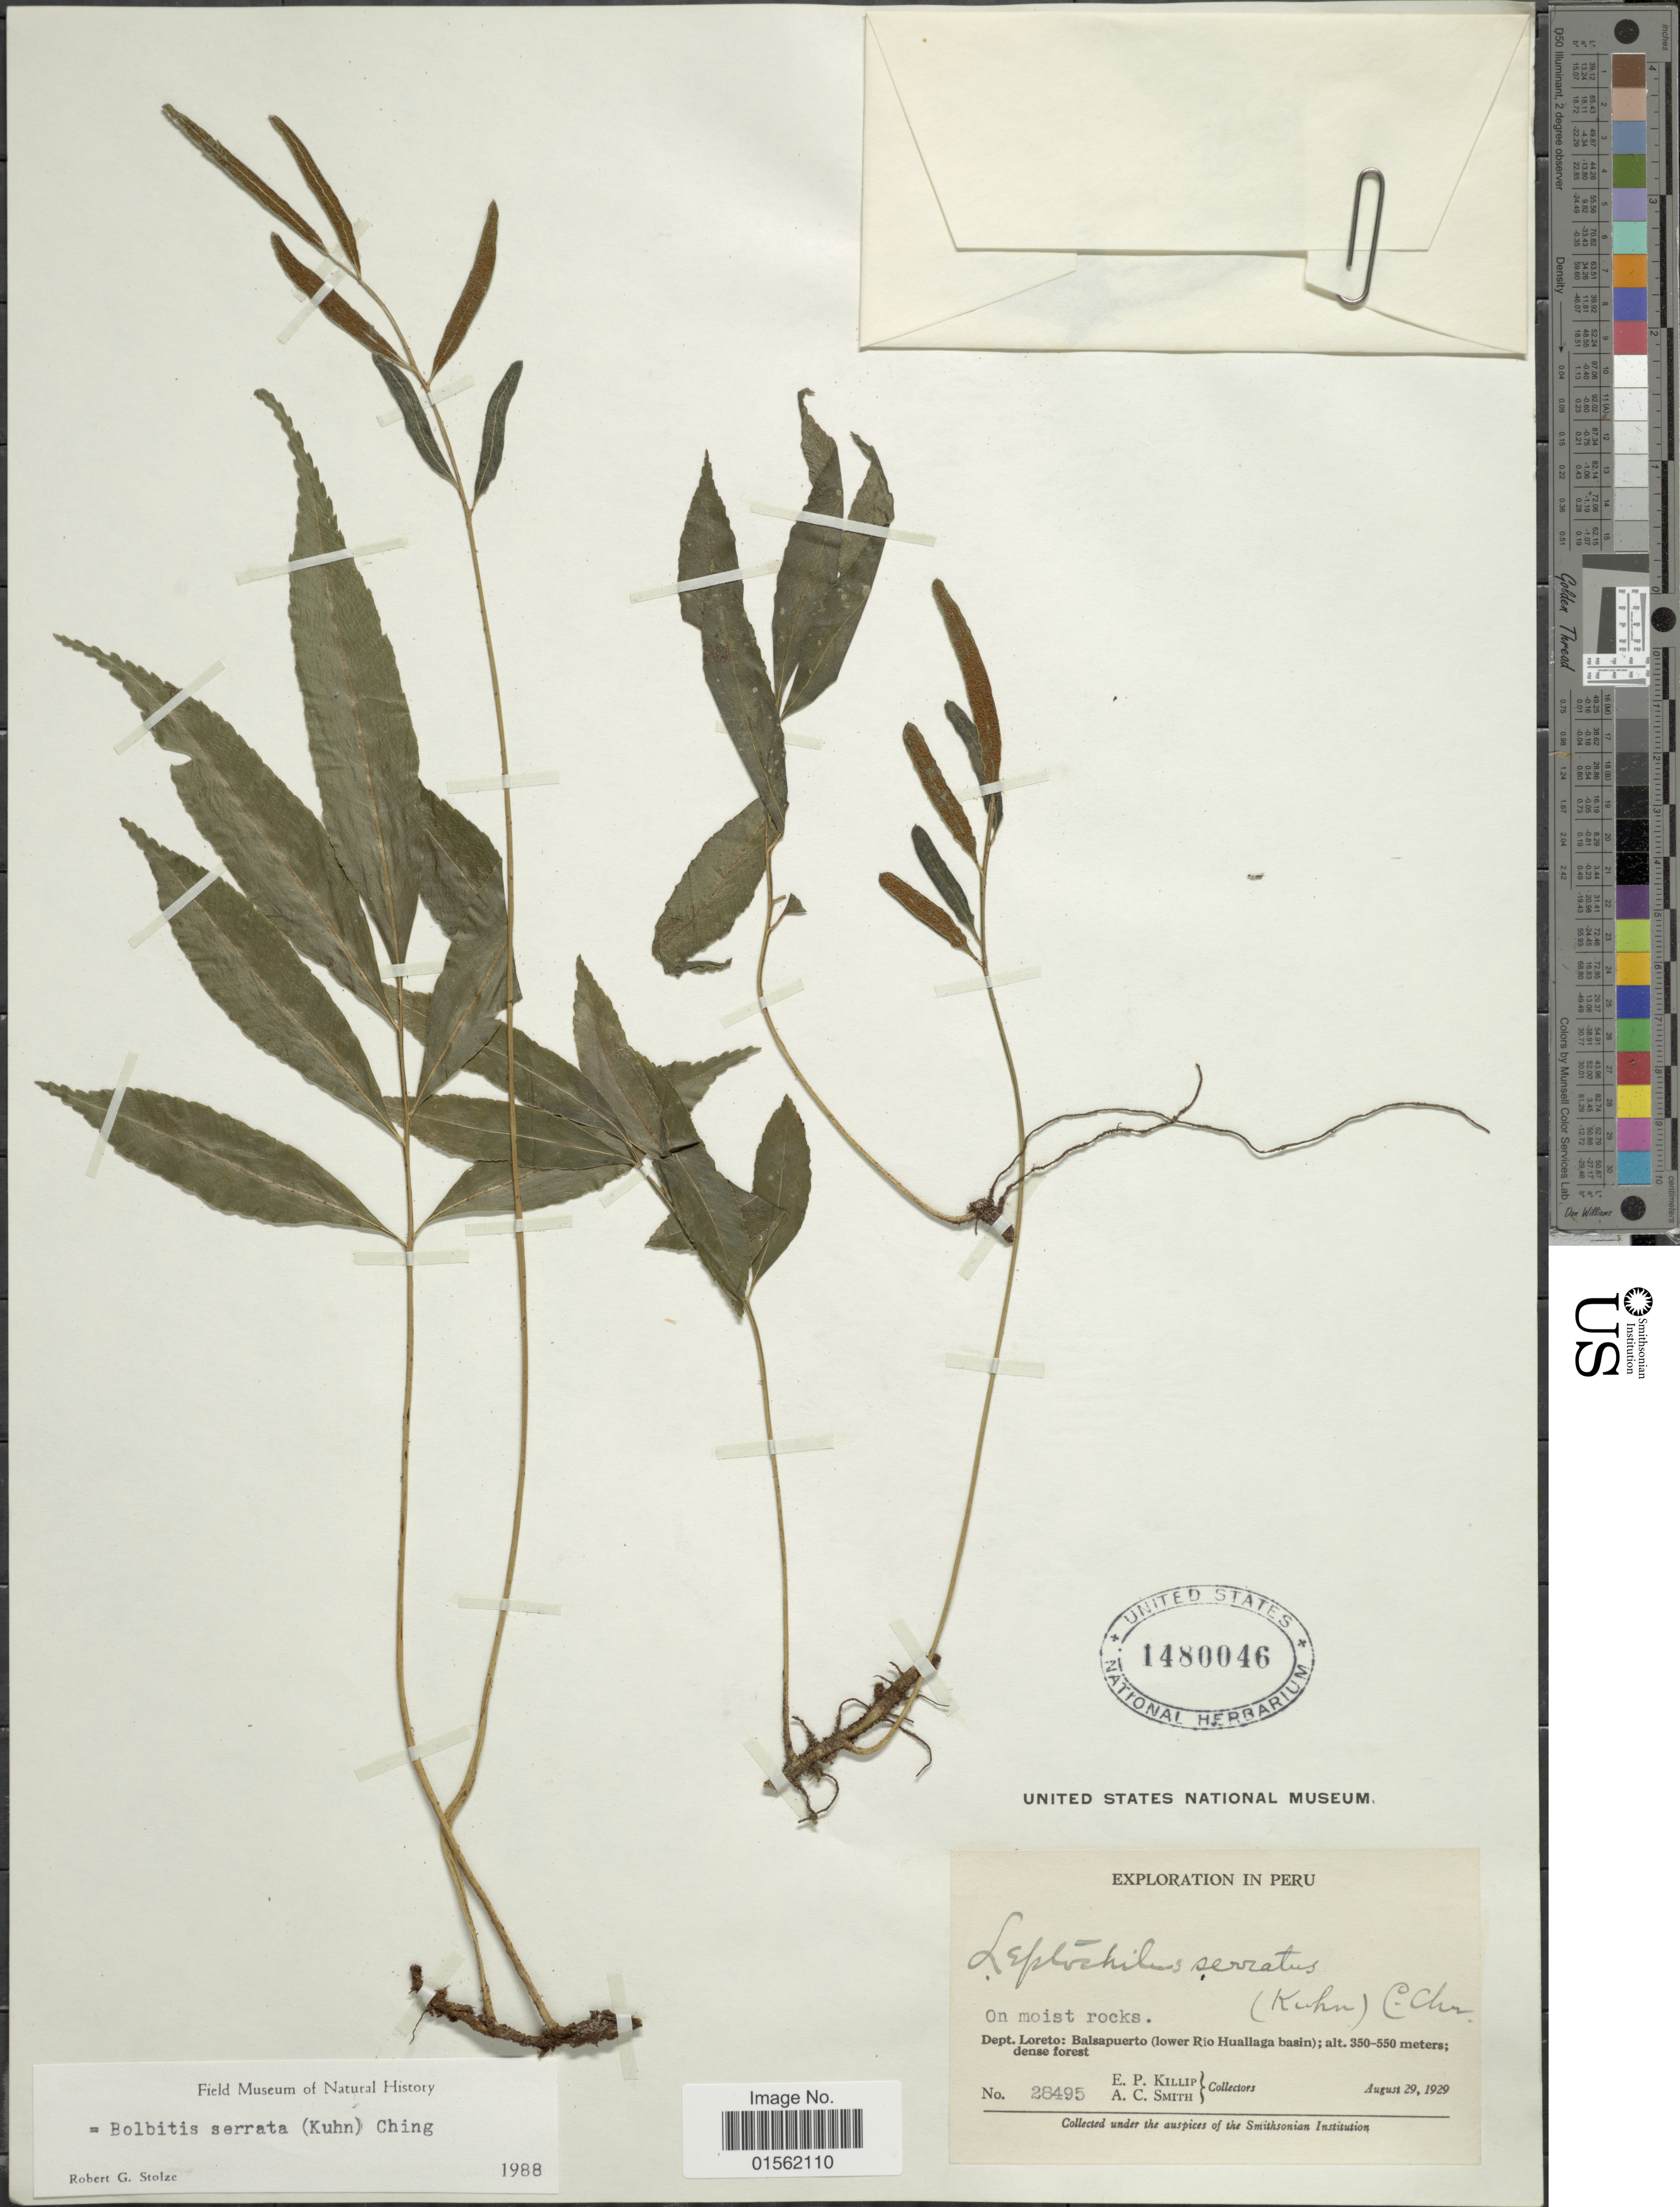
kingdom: Plantae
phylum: Tracheophyta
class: Polypodiopsida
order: Polypodiales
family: Dryopteridaceae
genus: Bolbitis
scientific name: Bolbitis serrata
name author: (Kuhn) Ching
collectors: E. P. Killip & A. C. Smith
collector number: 28495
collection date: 1929-08-29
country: Peru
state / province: Loreto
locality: Balsapuerto (lower Rio Huallaga basin)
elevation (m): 350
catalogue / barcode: US 1480046